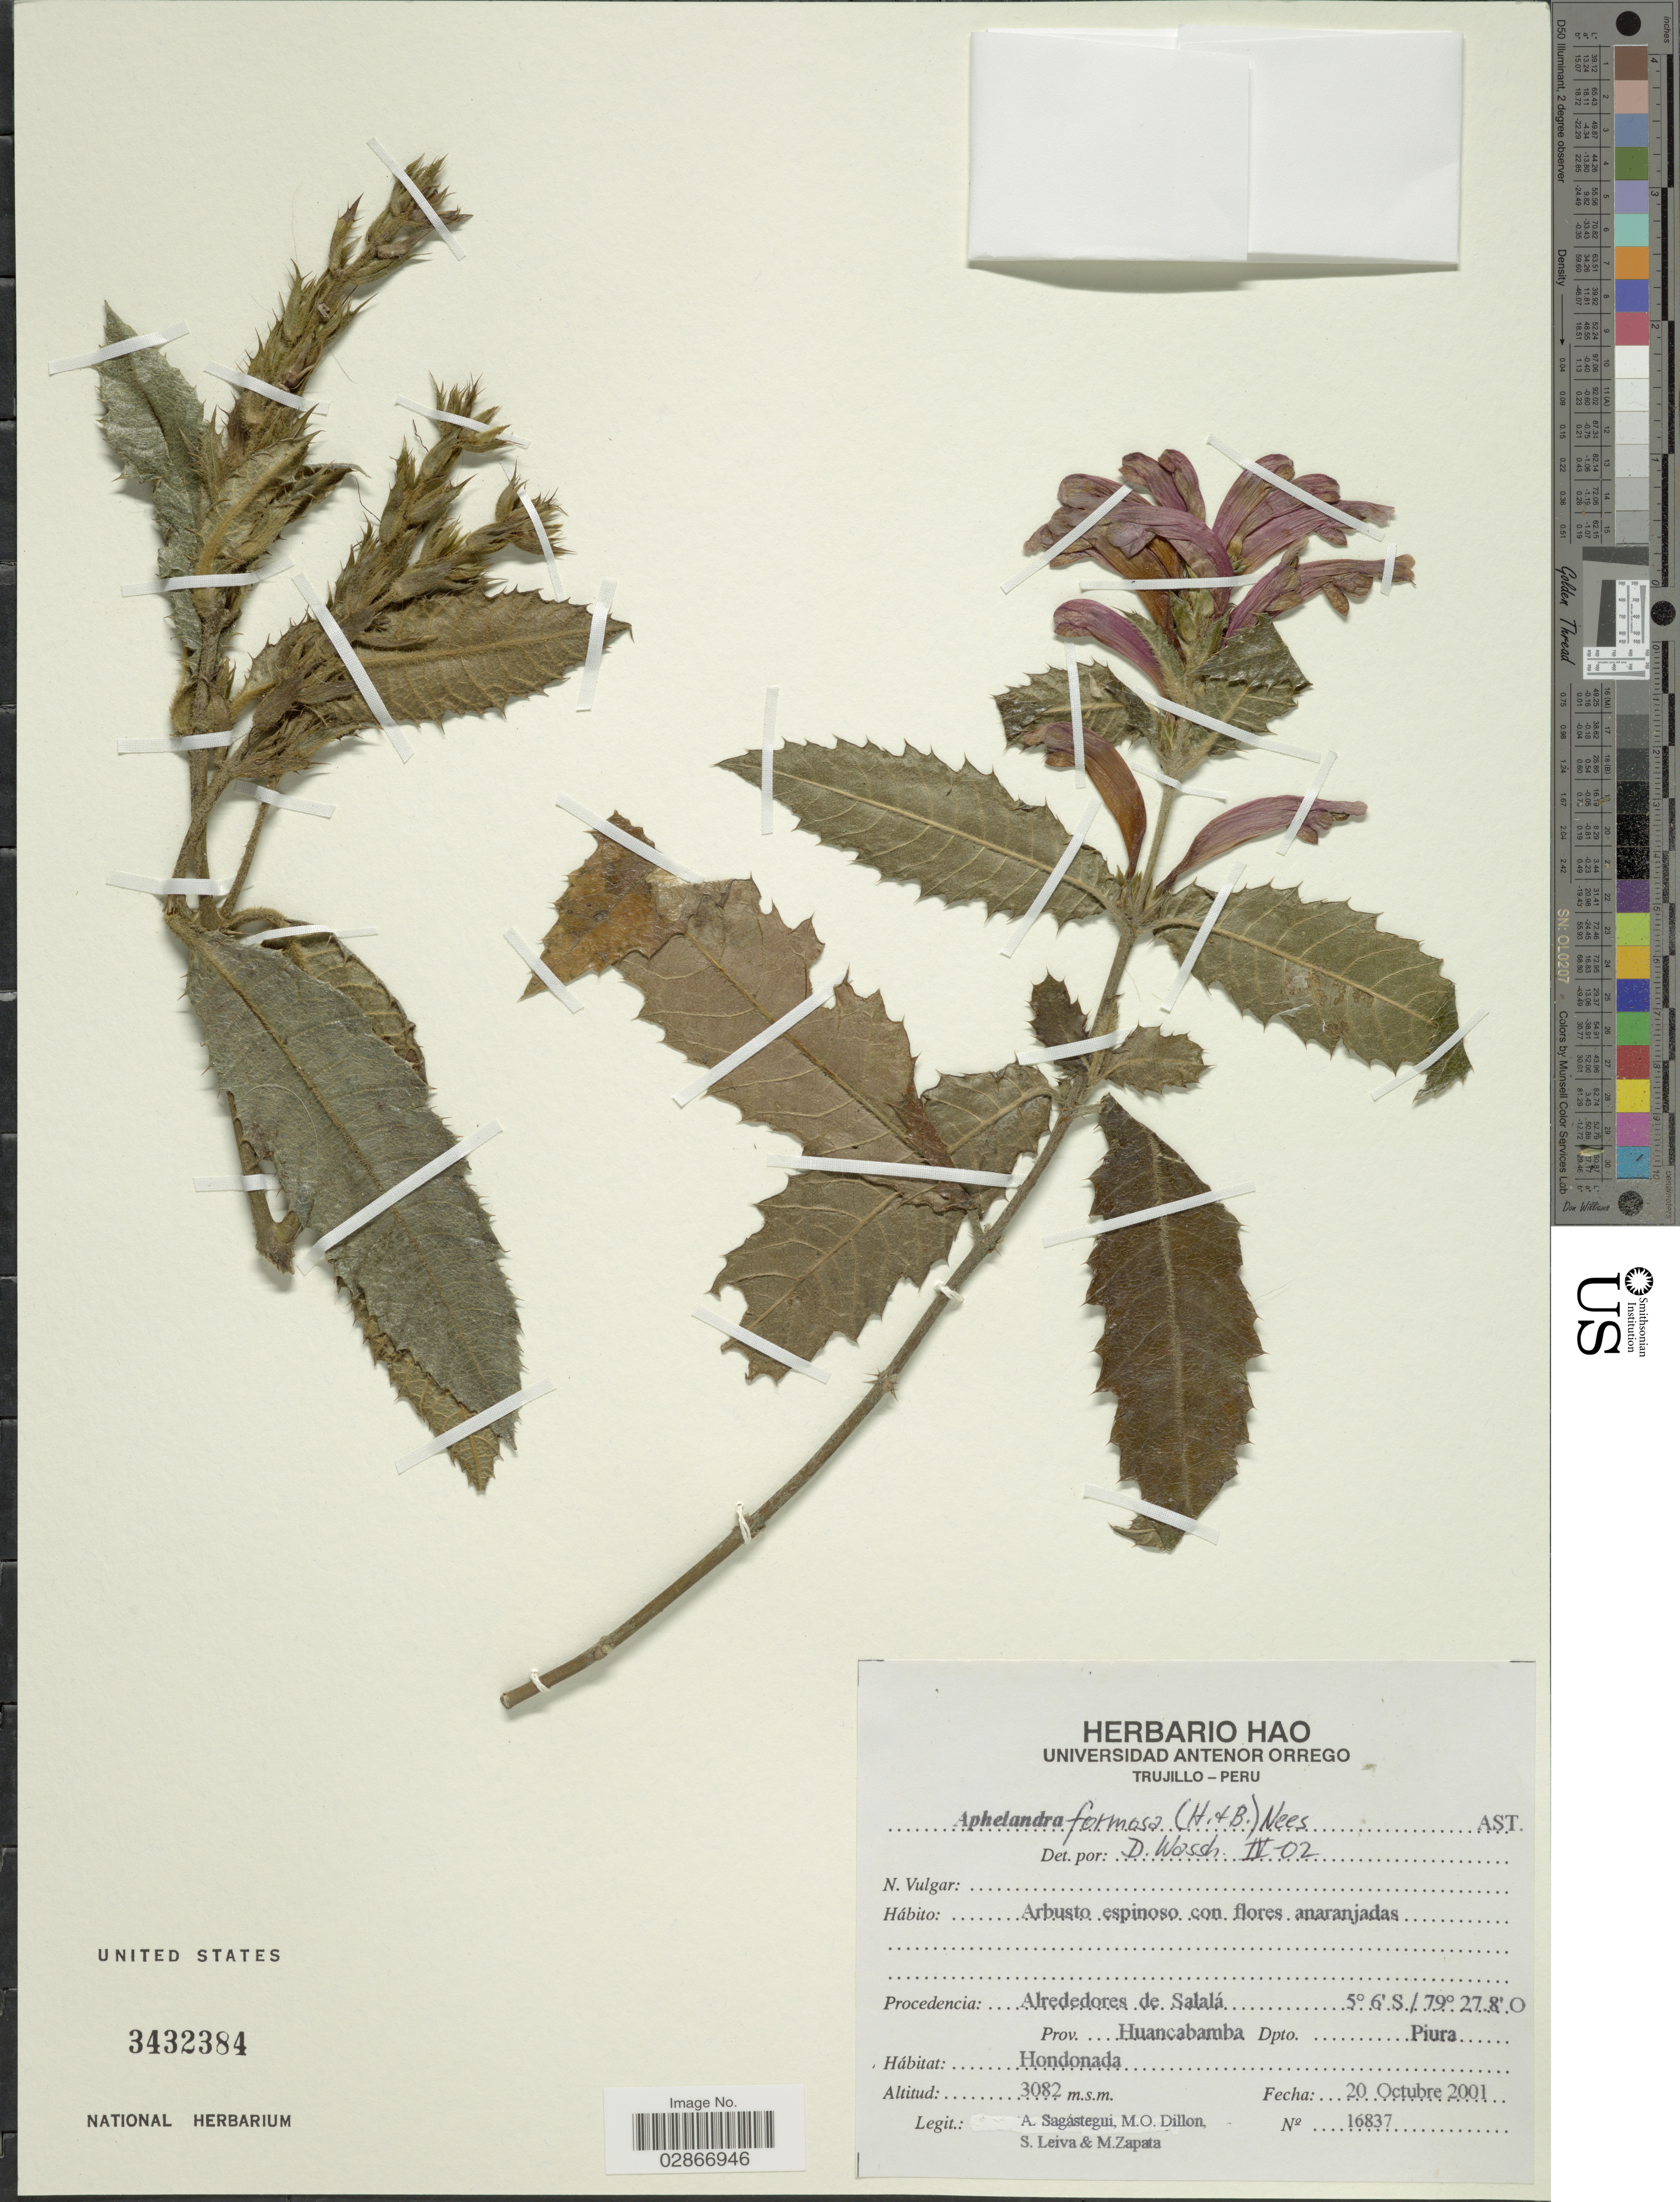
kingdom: Plantae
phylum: Tracheophyta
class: Magnoliopsida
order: Lamiales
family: Acanthaceae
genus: Aphelandra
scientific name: Aphelandra formosa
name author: (Humb. & Bonpl.) Nees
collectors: A. Sagástequi, M. O. Dillon, S. Leiva & M. Zapata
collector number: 16837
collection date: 2001-10-20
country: Peru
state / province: Piura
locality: Alrededores de Salalá. Prov. Huancabamba. Dpto. Piura. Hondonada.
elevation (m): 3082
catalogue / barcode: US 3432384